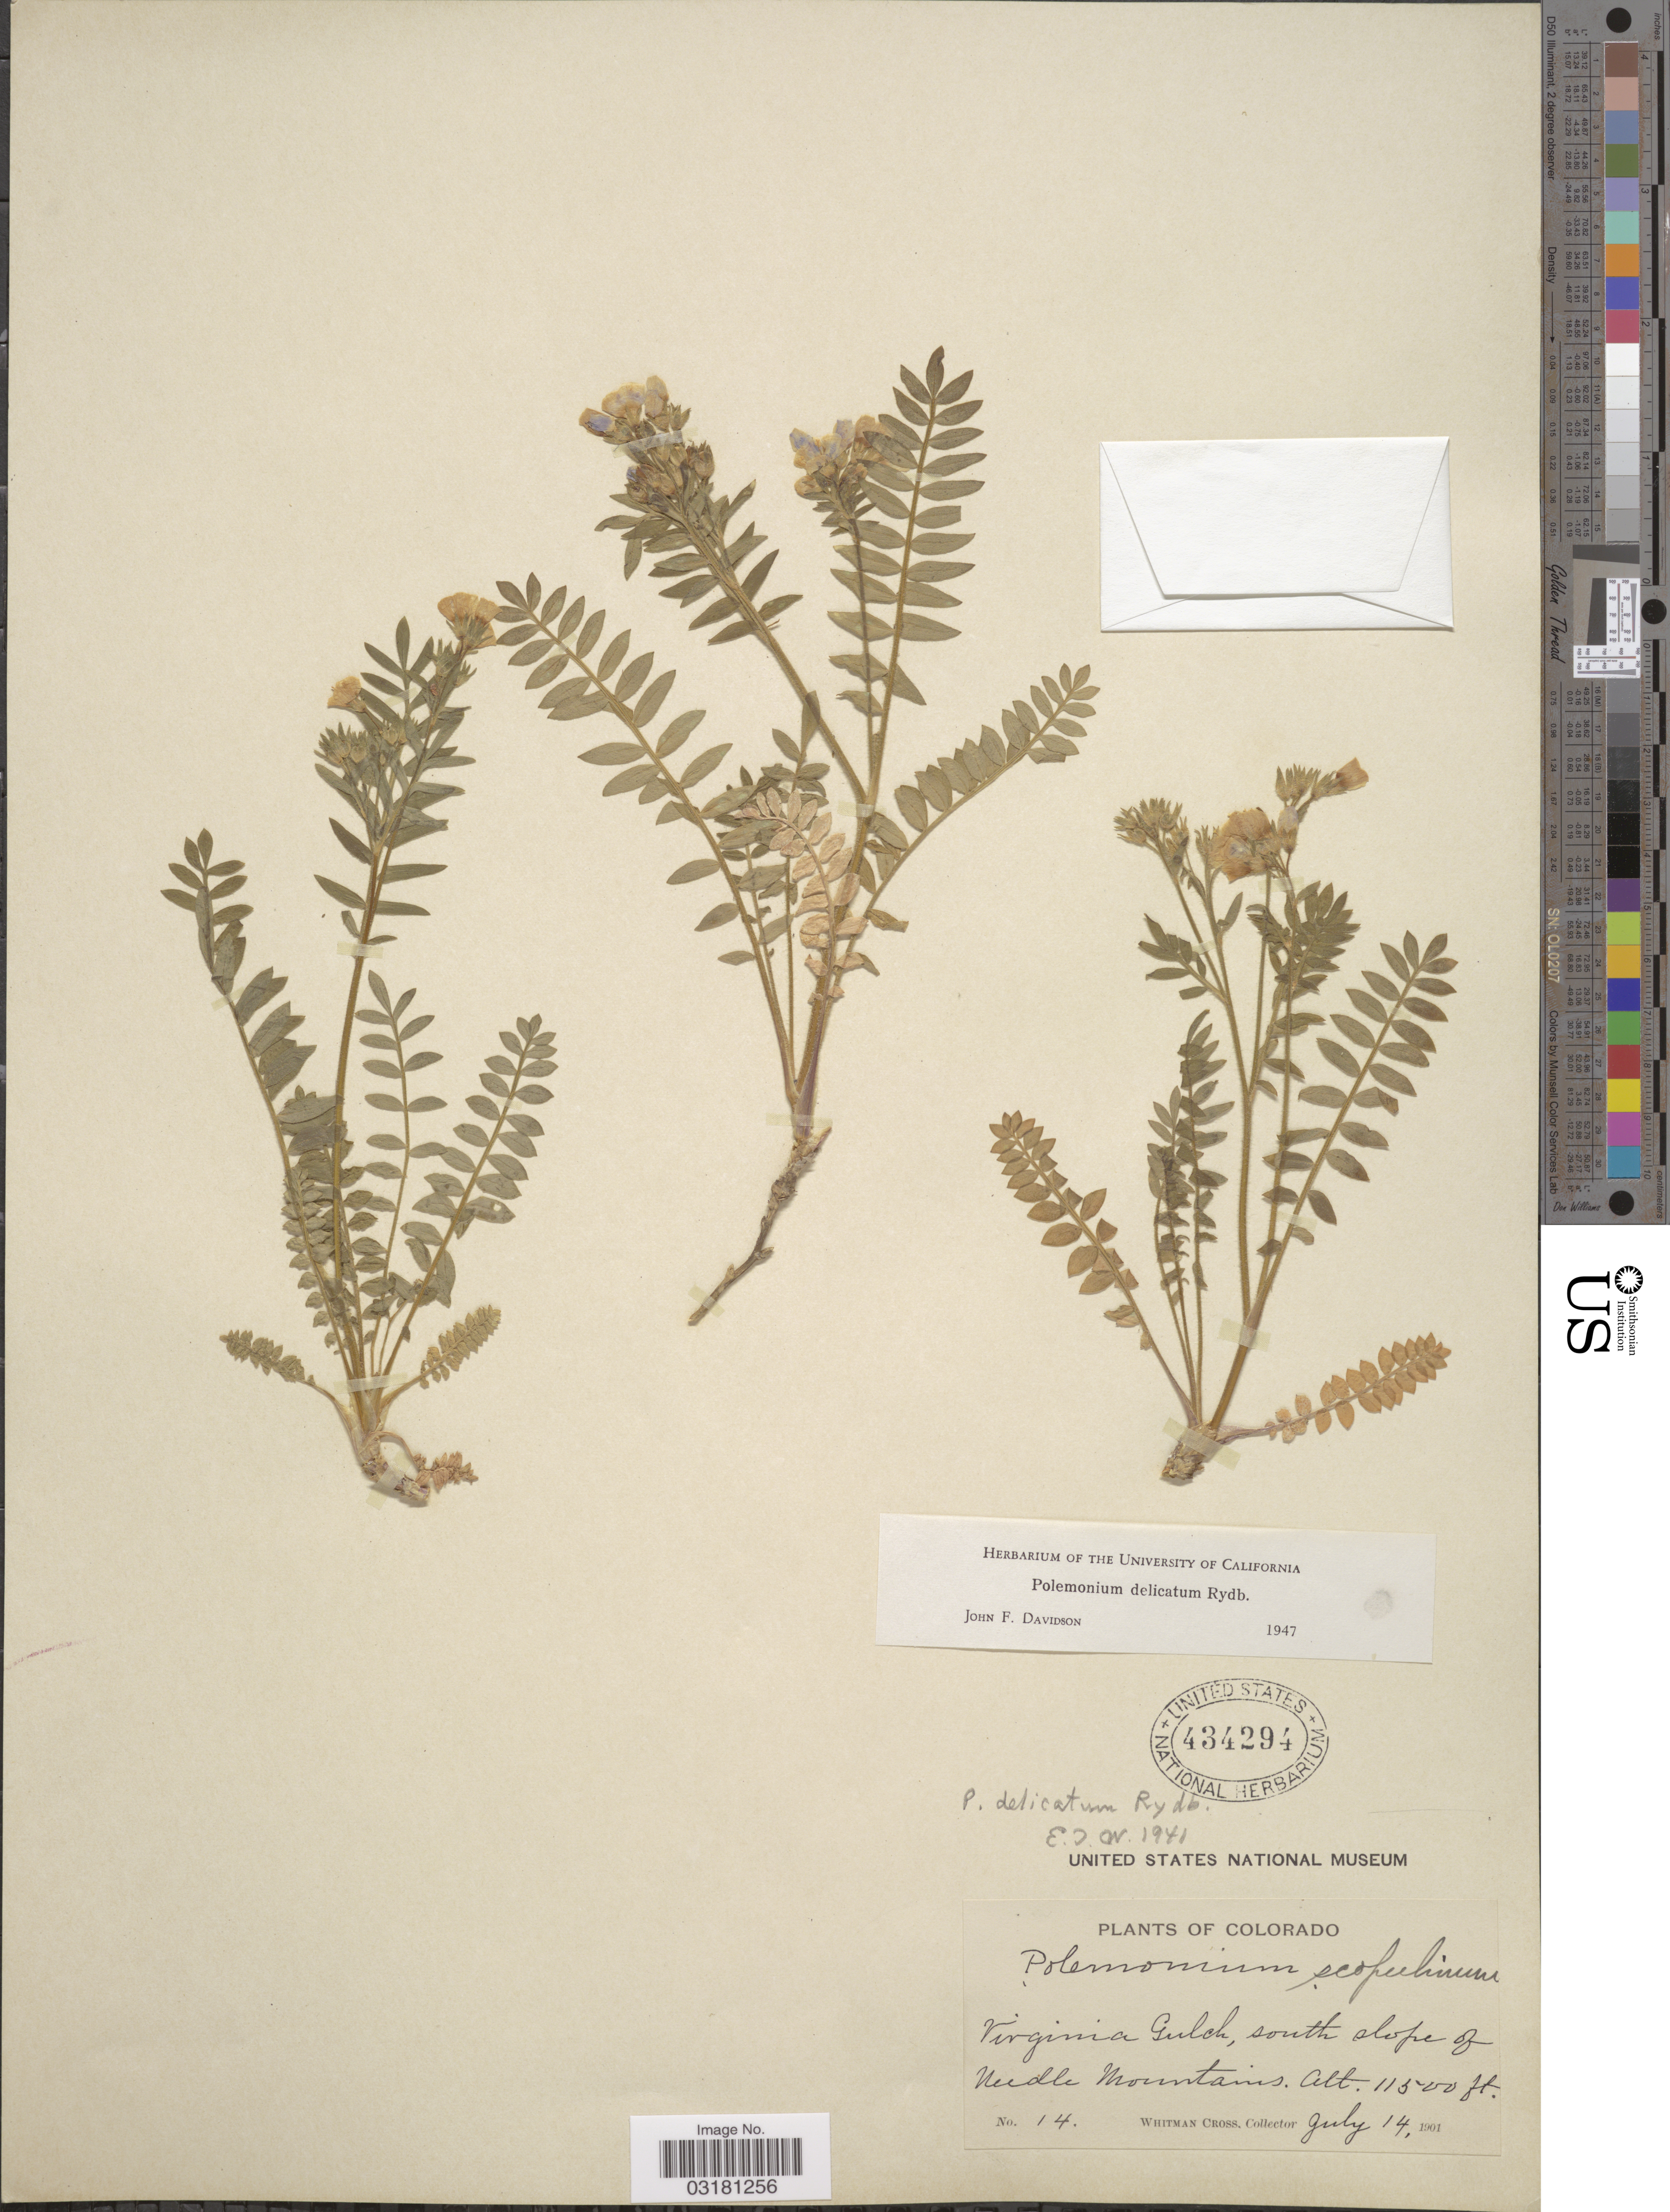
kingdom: Plantae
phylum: Tracheophyta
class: Magnoliopsida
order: Ericales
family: Polemoniaceae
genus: Polemonium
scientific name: Polemonium delicatum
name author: Rydb.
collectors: W. Cross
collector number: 14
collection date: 1901-07-14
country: United States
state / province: Colorado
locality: Virginia Gulch, south slope of Weedle Mountains.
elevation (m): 3505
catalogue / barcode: US 434294